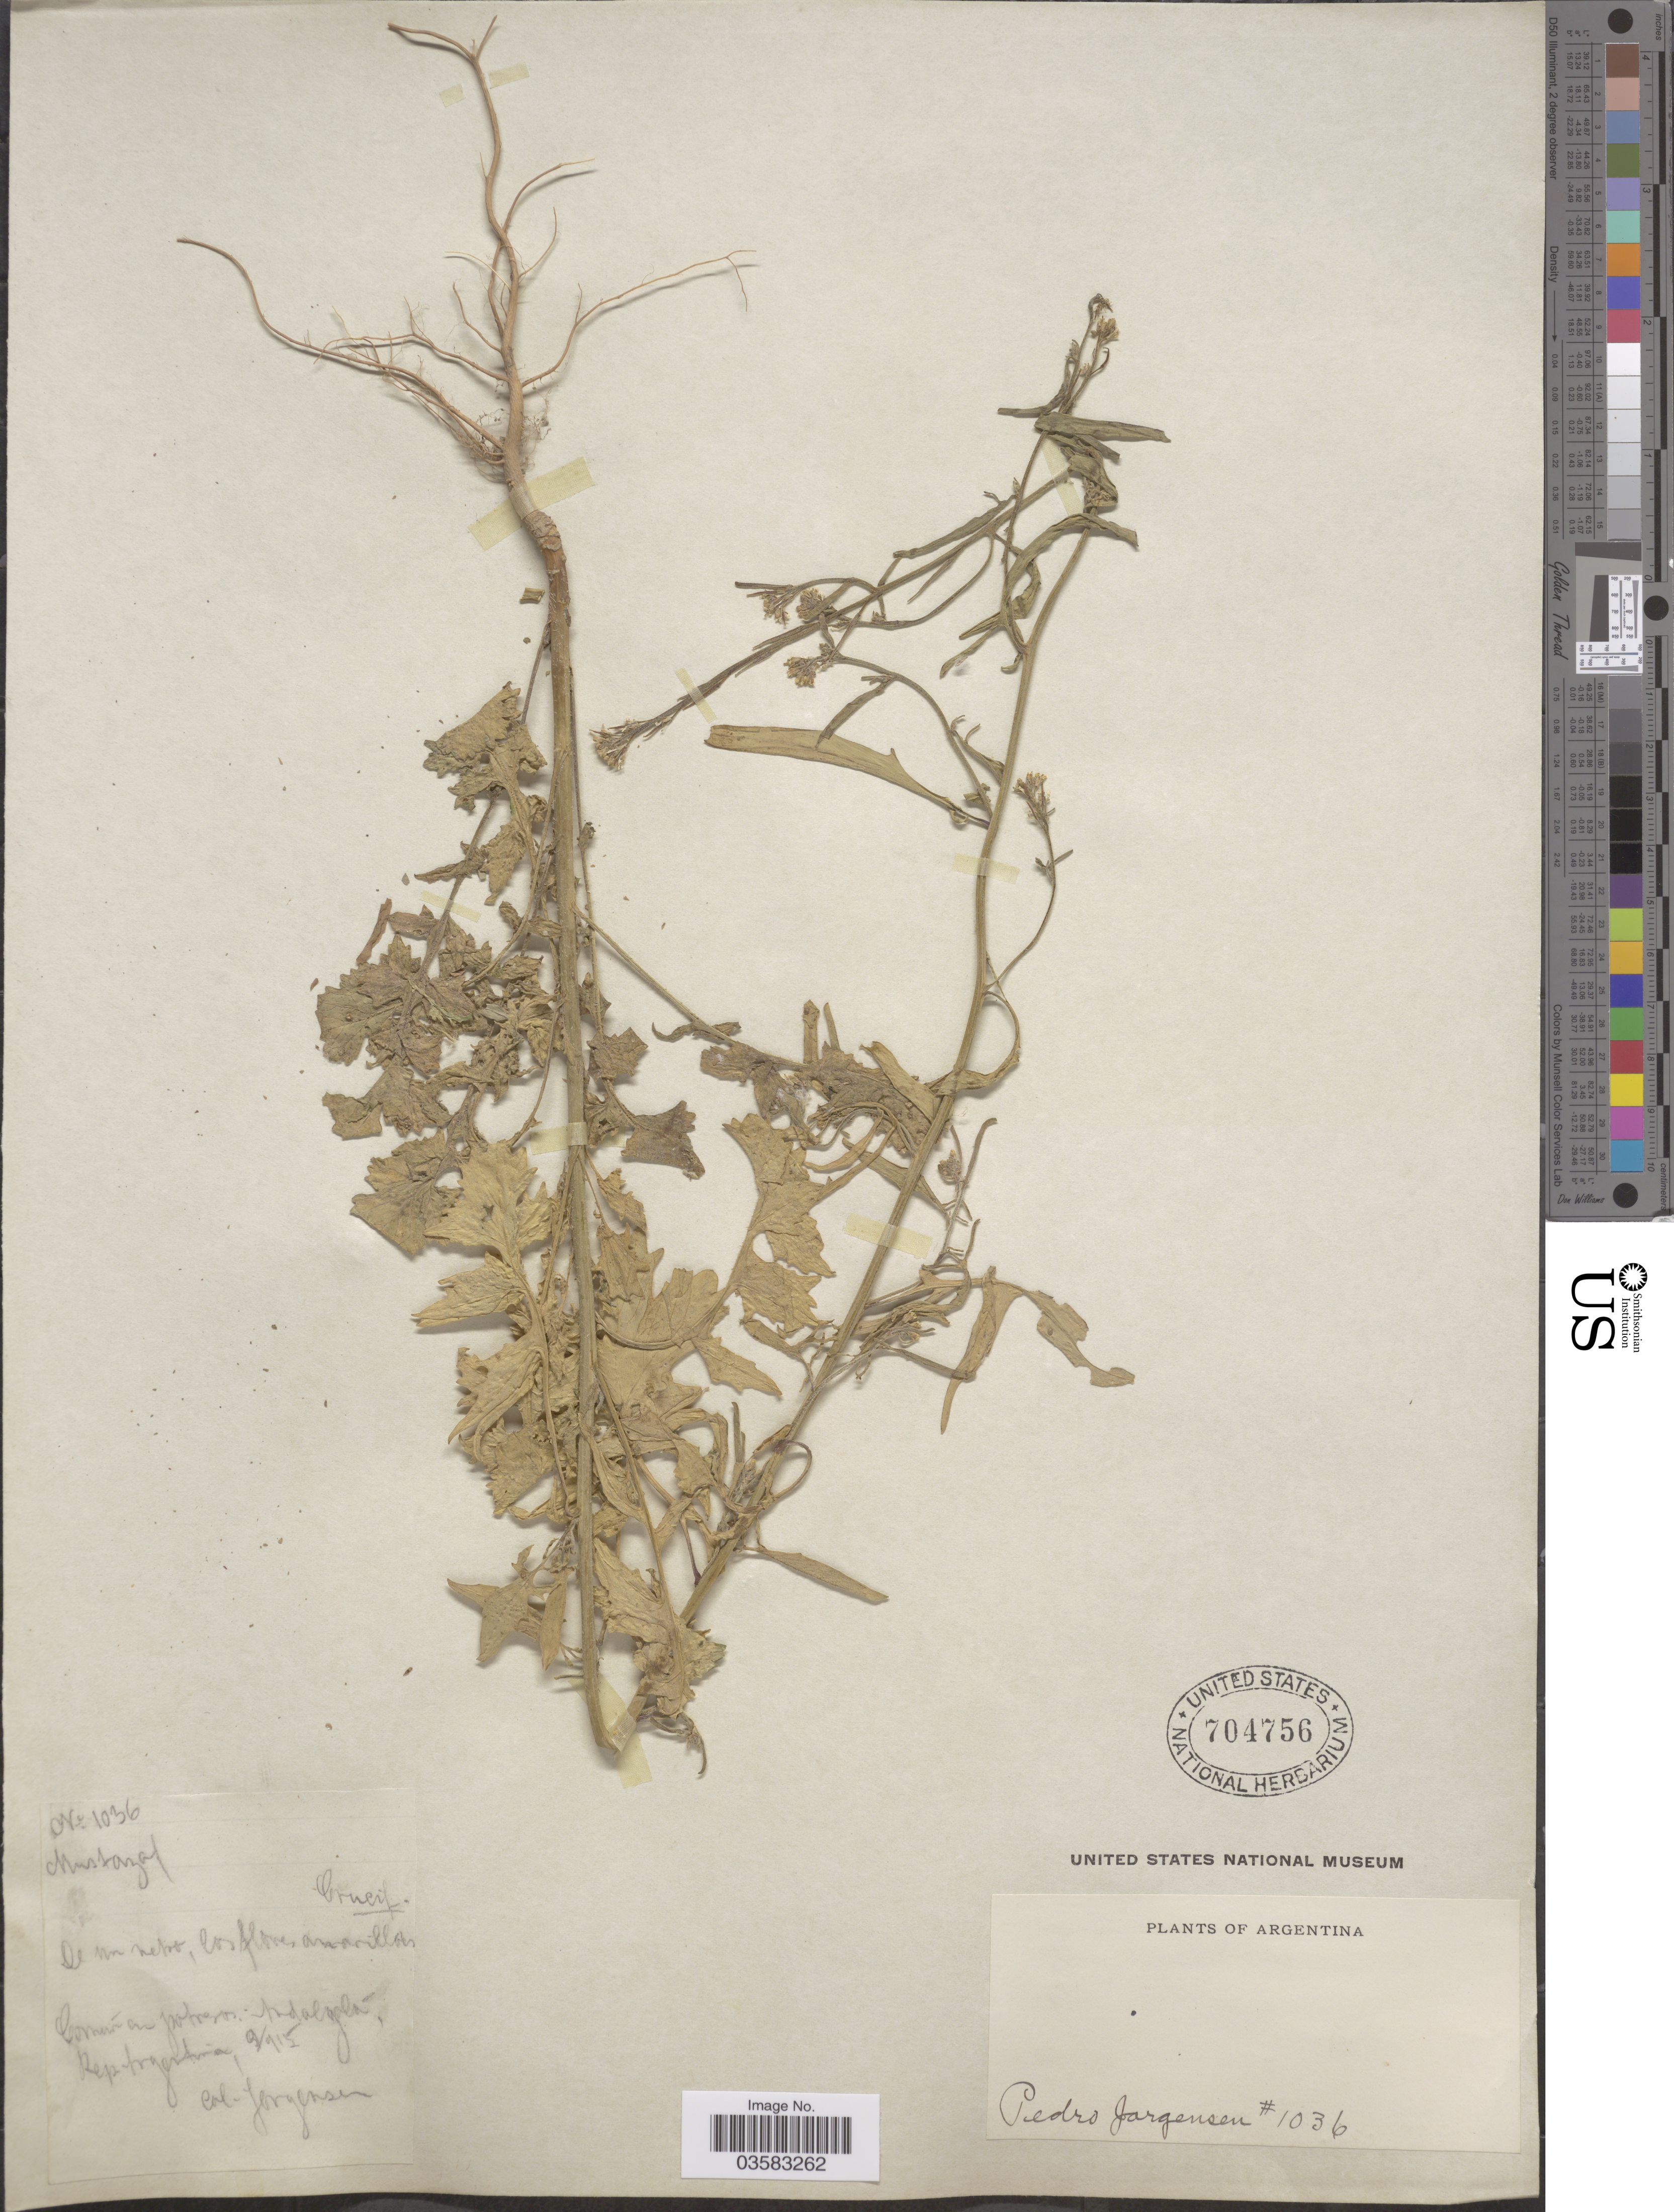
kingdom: Plantae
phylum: Tracheophyta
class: Magnoliopsida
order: Brassicales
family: Brassicaceae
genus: Sisymbrium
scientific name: Sisymbrium officinale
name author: (L.) Scop.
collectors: P. Jörgensen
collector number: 1036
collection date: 1915-09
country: Argentina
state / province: Catamarca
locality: Andalgalá, Rep. Argentina.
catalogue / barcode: US 704756